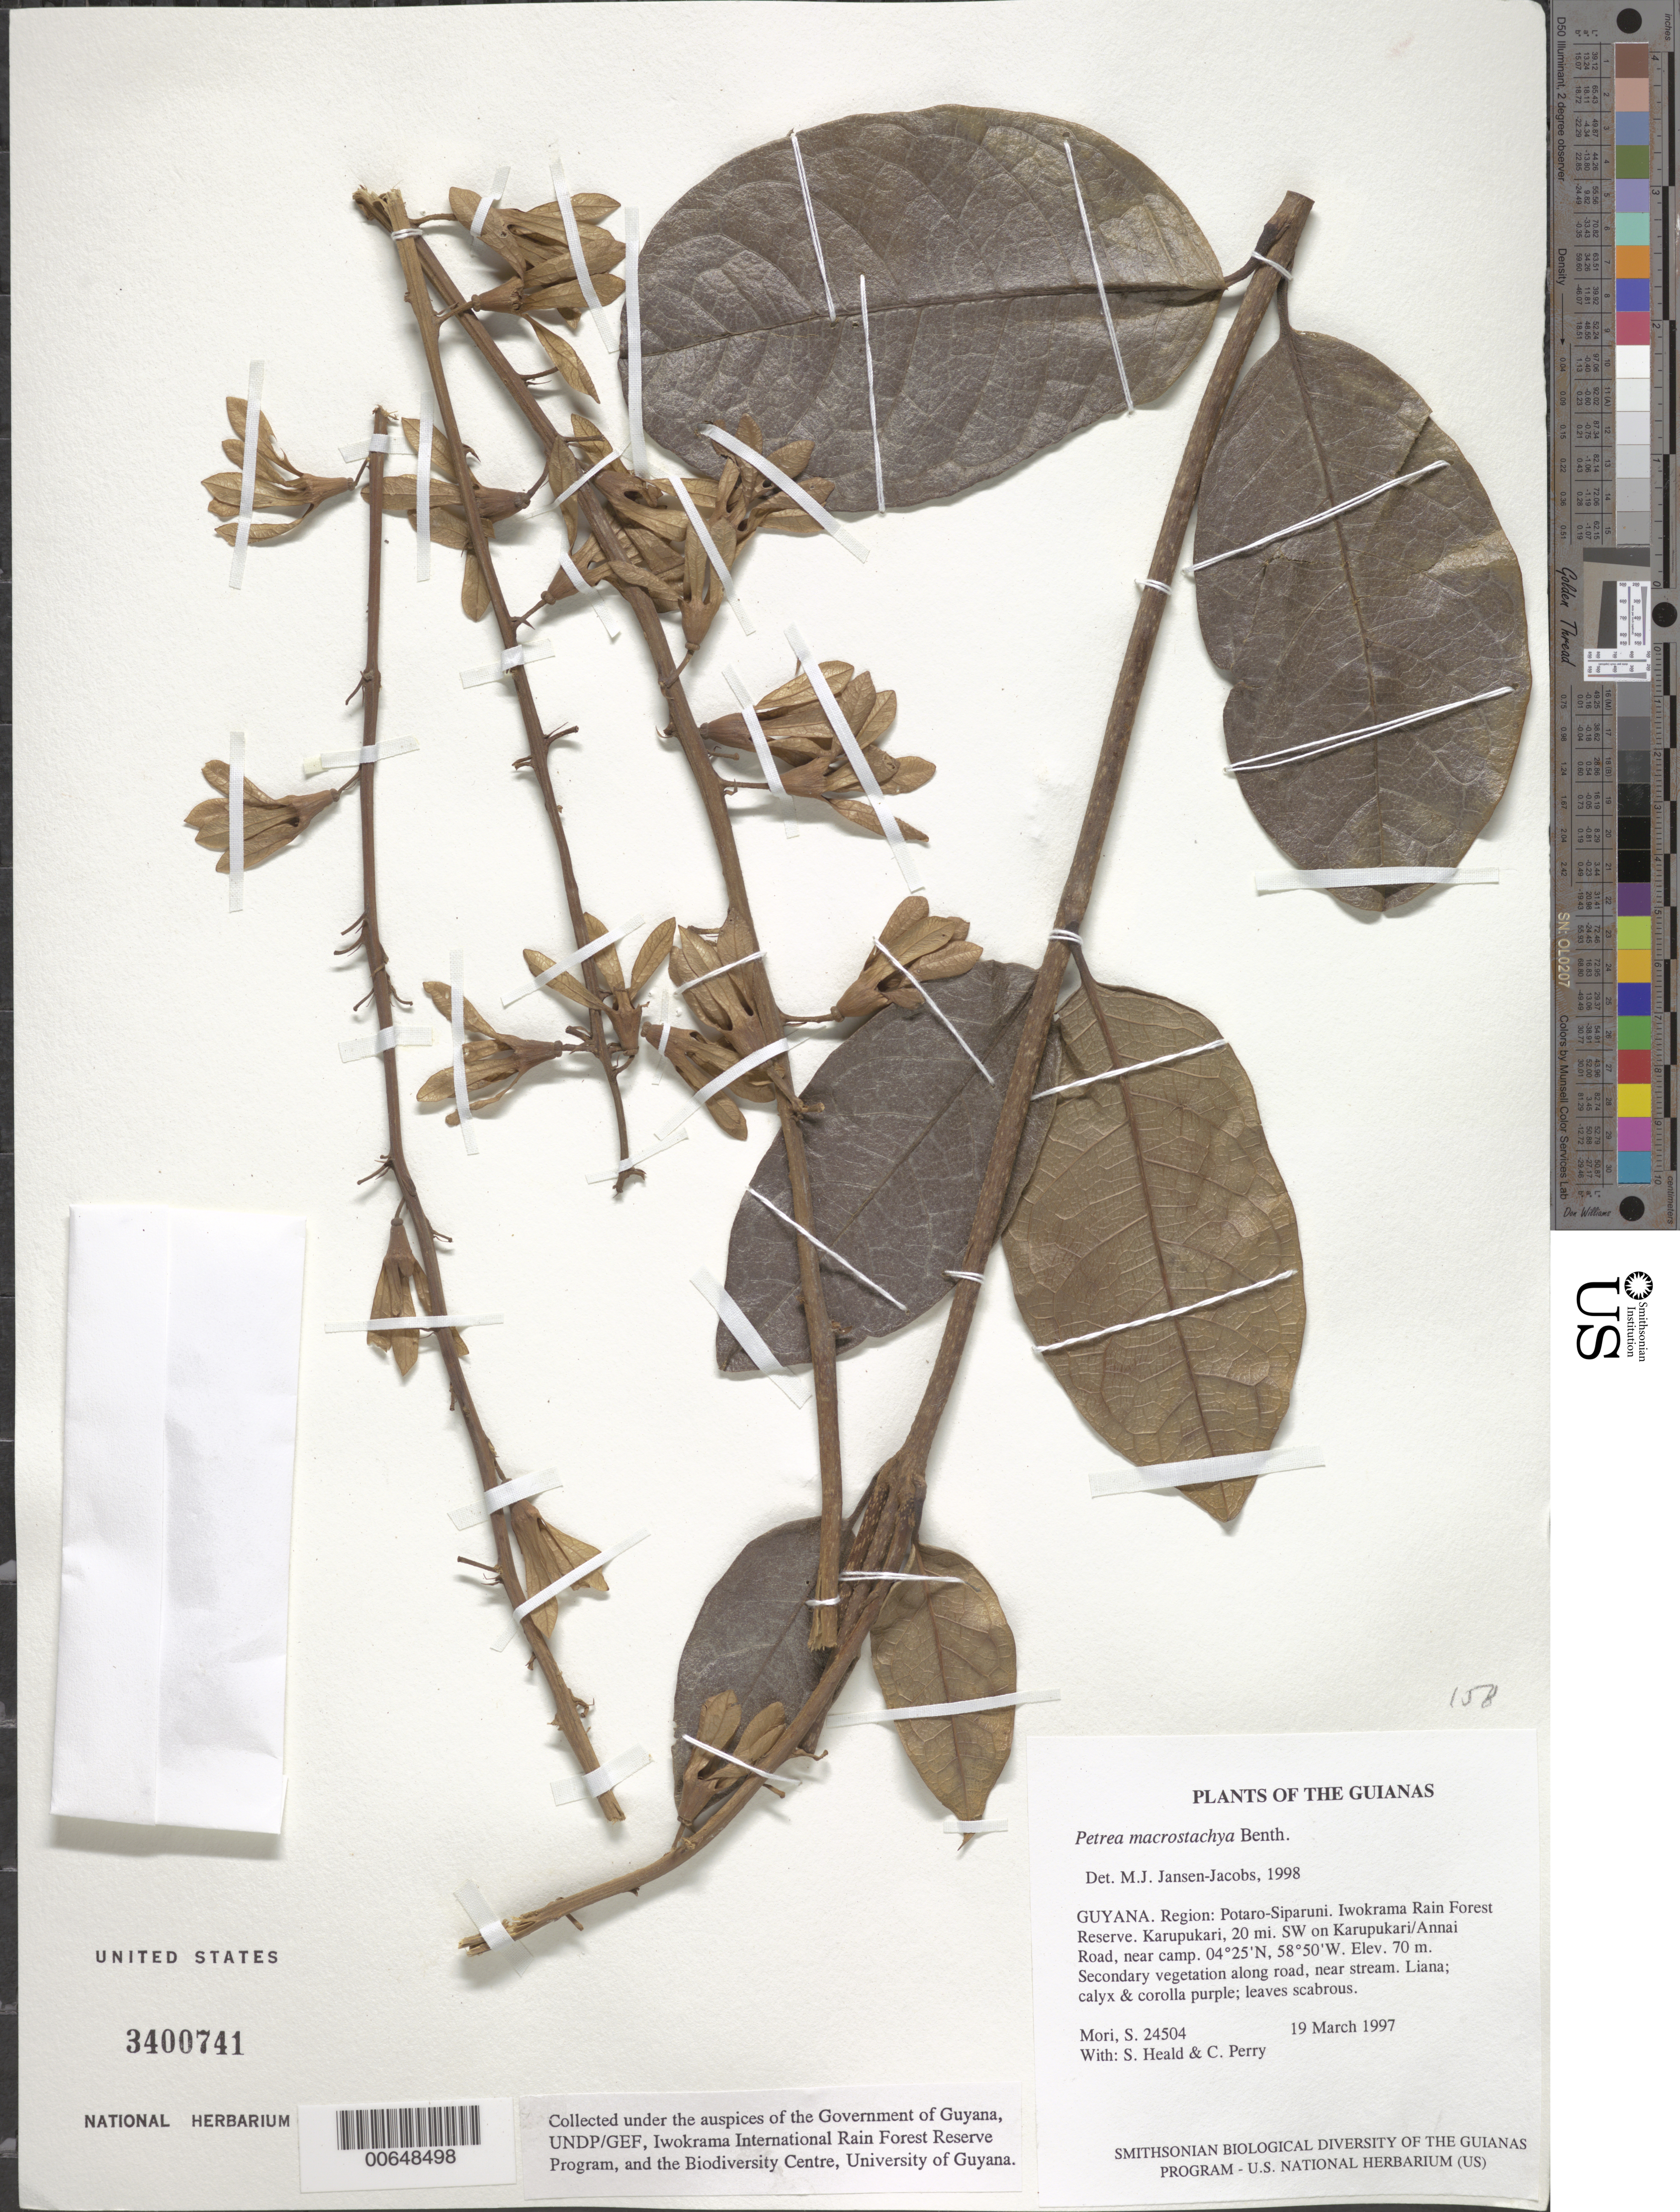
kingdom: Plantae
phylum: Tracheophyta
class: Magnoliopsida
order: Lamiales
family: Verbenaceae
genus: Petrea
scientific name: Petrea macrostachya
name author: Benth.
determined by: Jansen-Jacobs, M. J., (U), Nationaal Herbarium Nederland, Utrecht University branch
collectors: S. Mori, S. Heald & C. Perry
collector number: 24504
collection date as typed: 19 March 1997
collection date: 1997-03-19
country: Guyana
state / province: Potaro-Siparuni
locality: Iwokrama Rain Forest Reserve. Karupukari, 20 mi. SW on Karupukari/Annai Road, near camp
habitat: Secondary vegetation along road, near stream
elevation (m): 70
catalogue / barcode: US 3400741